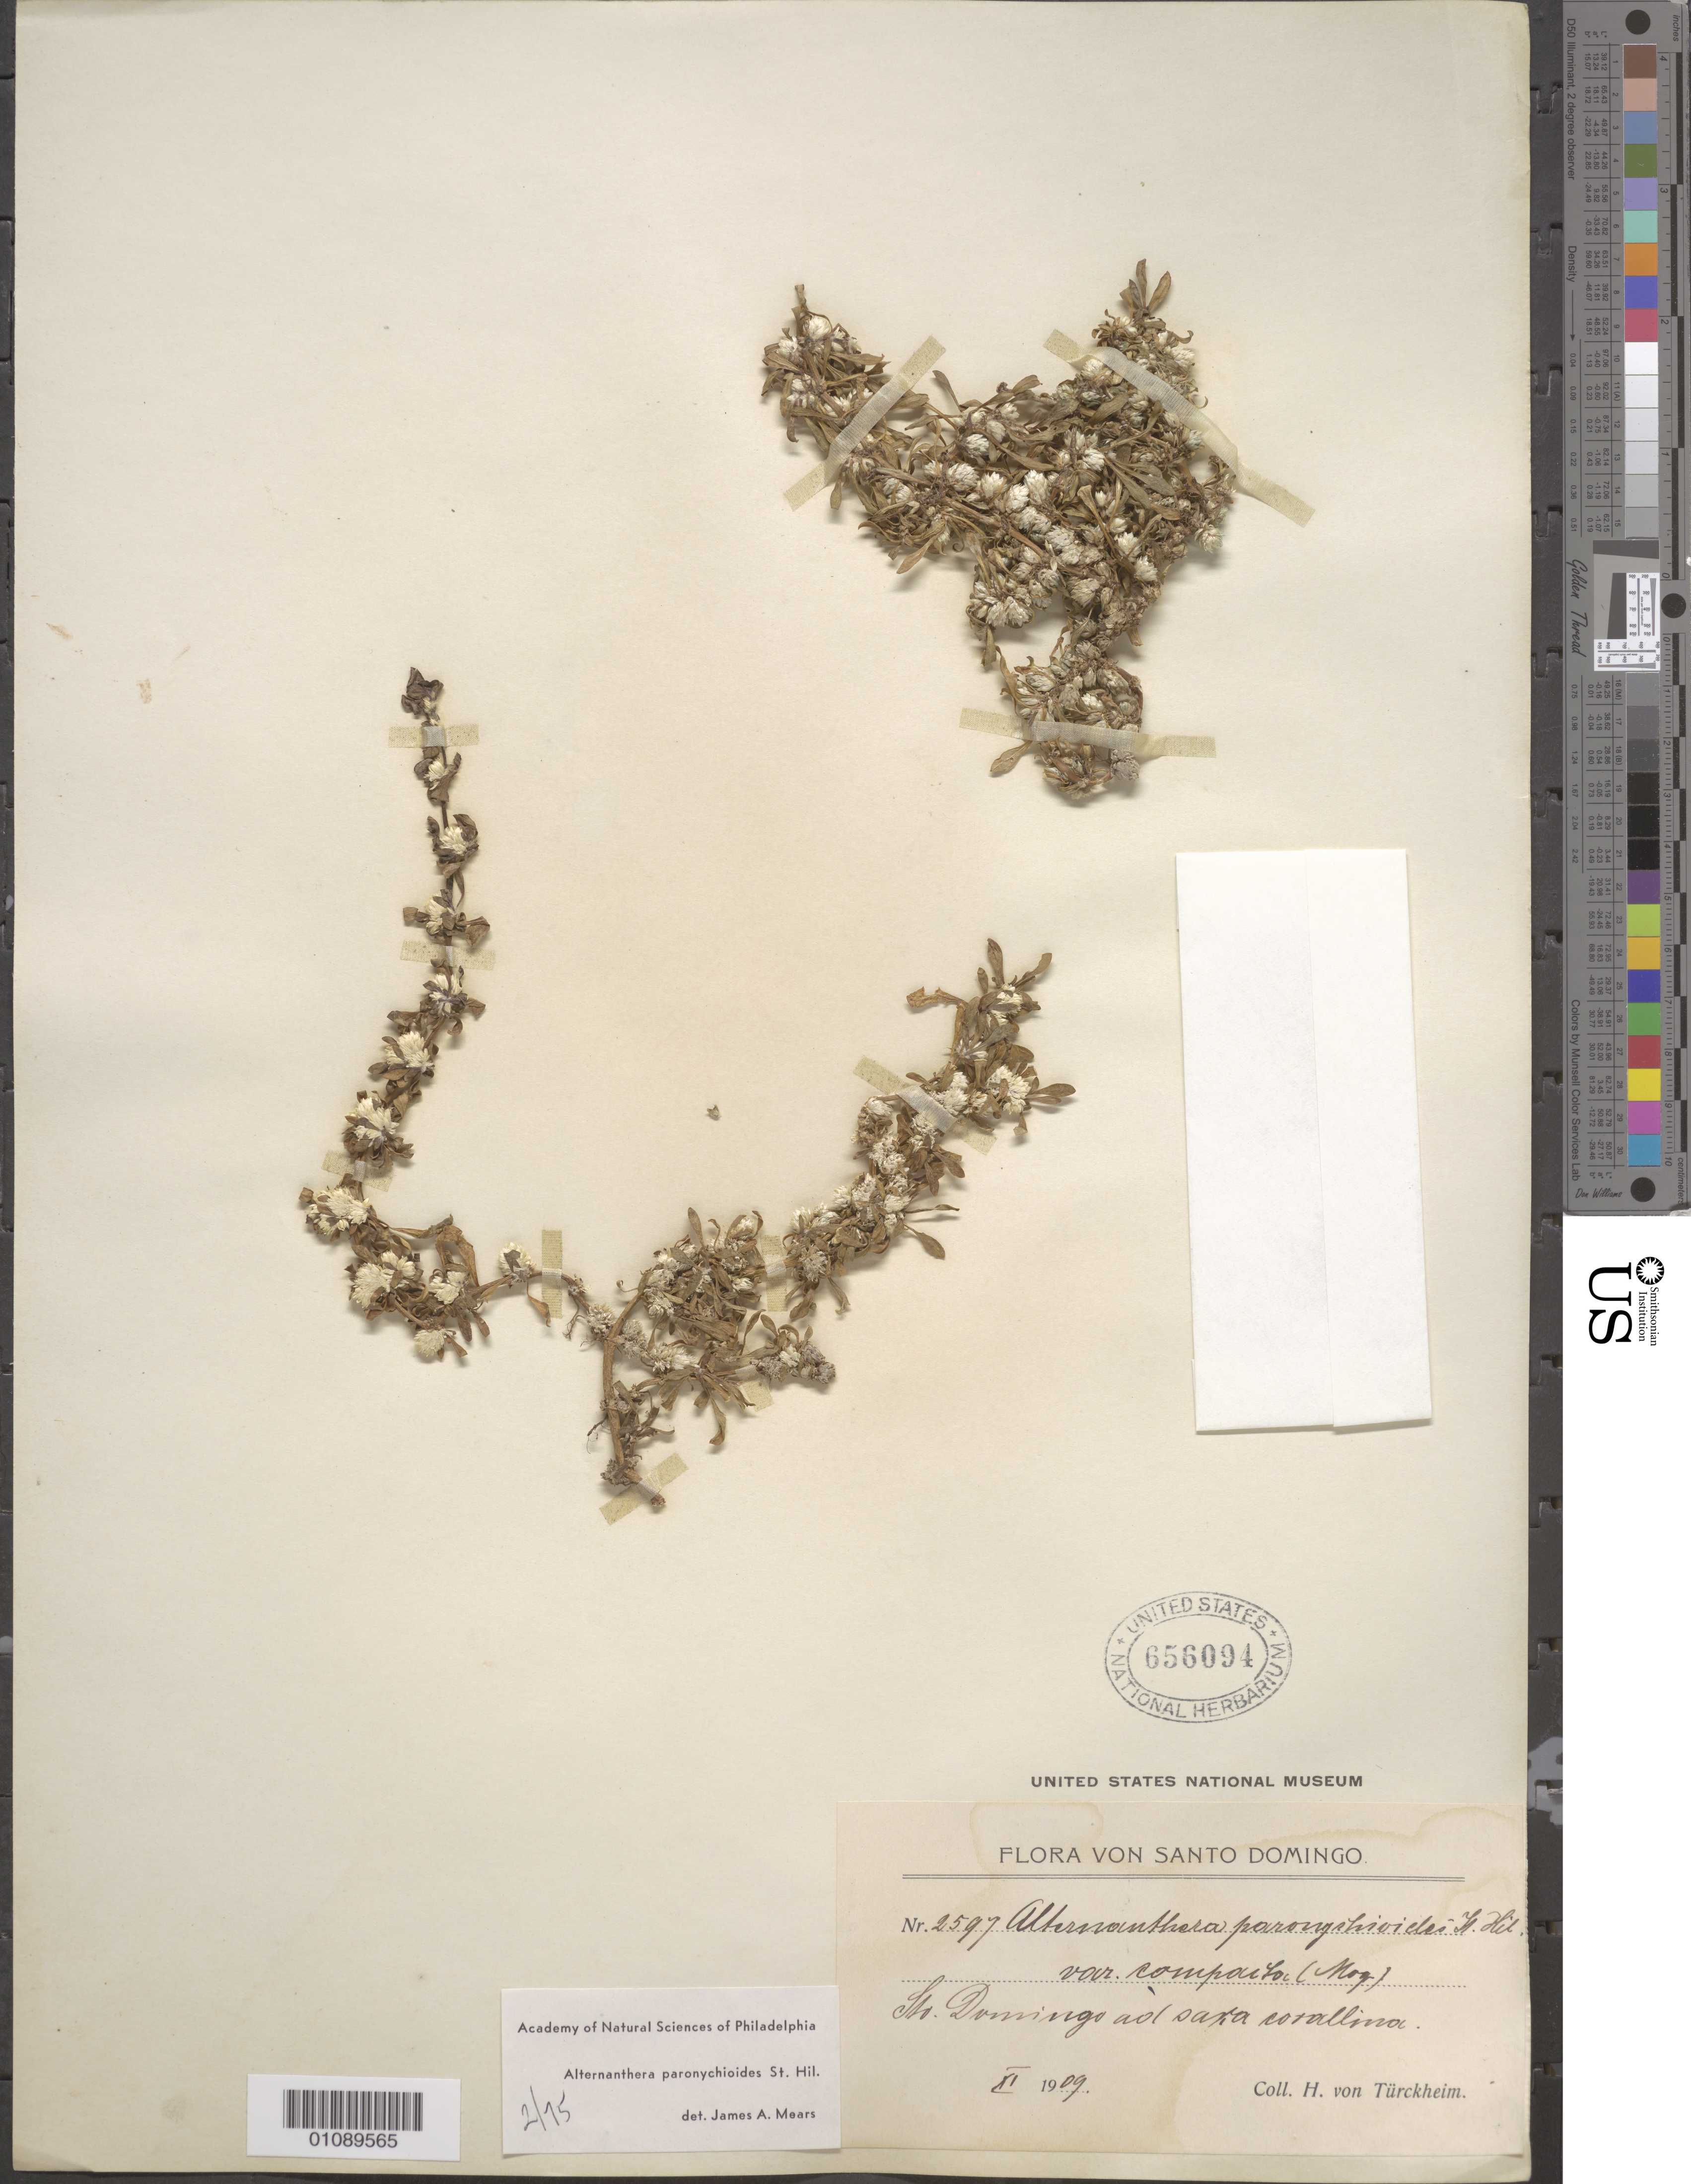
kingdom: Plantae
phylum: Tracheophyta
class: Magnoliopsida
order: Caryophyllales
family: Amaranthaceae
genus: Alternanthera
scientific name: Alternanthera paronychioides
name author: A. St.-Hil.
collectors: H. von Türckheim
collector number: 2597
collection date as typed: Nov 1909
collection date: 1909-11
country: Dominican Republic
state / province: Santo Domingo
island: Hispaniola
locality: Sto Domingo ad sara corallina.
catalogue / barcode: US 656094